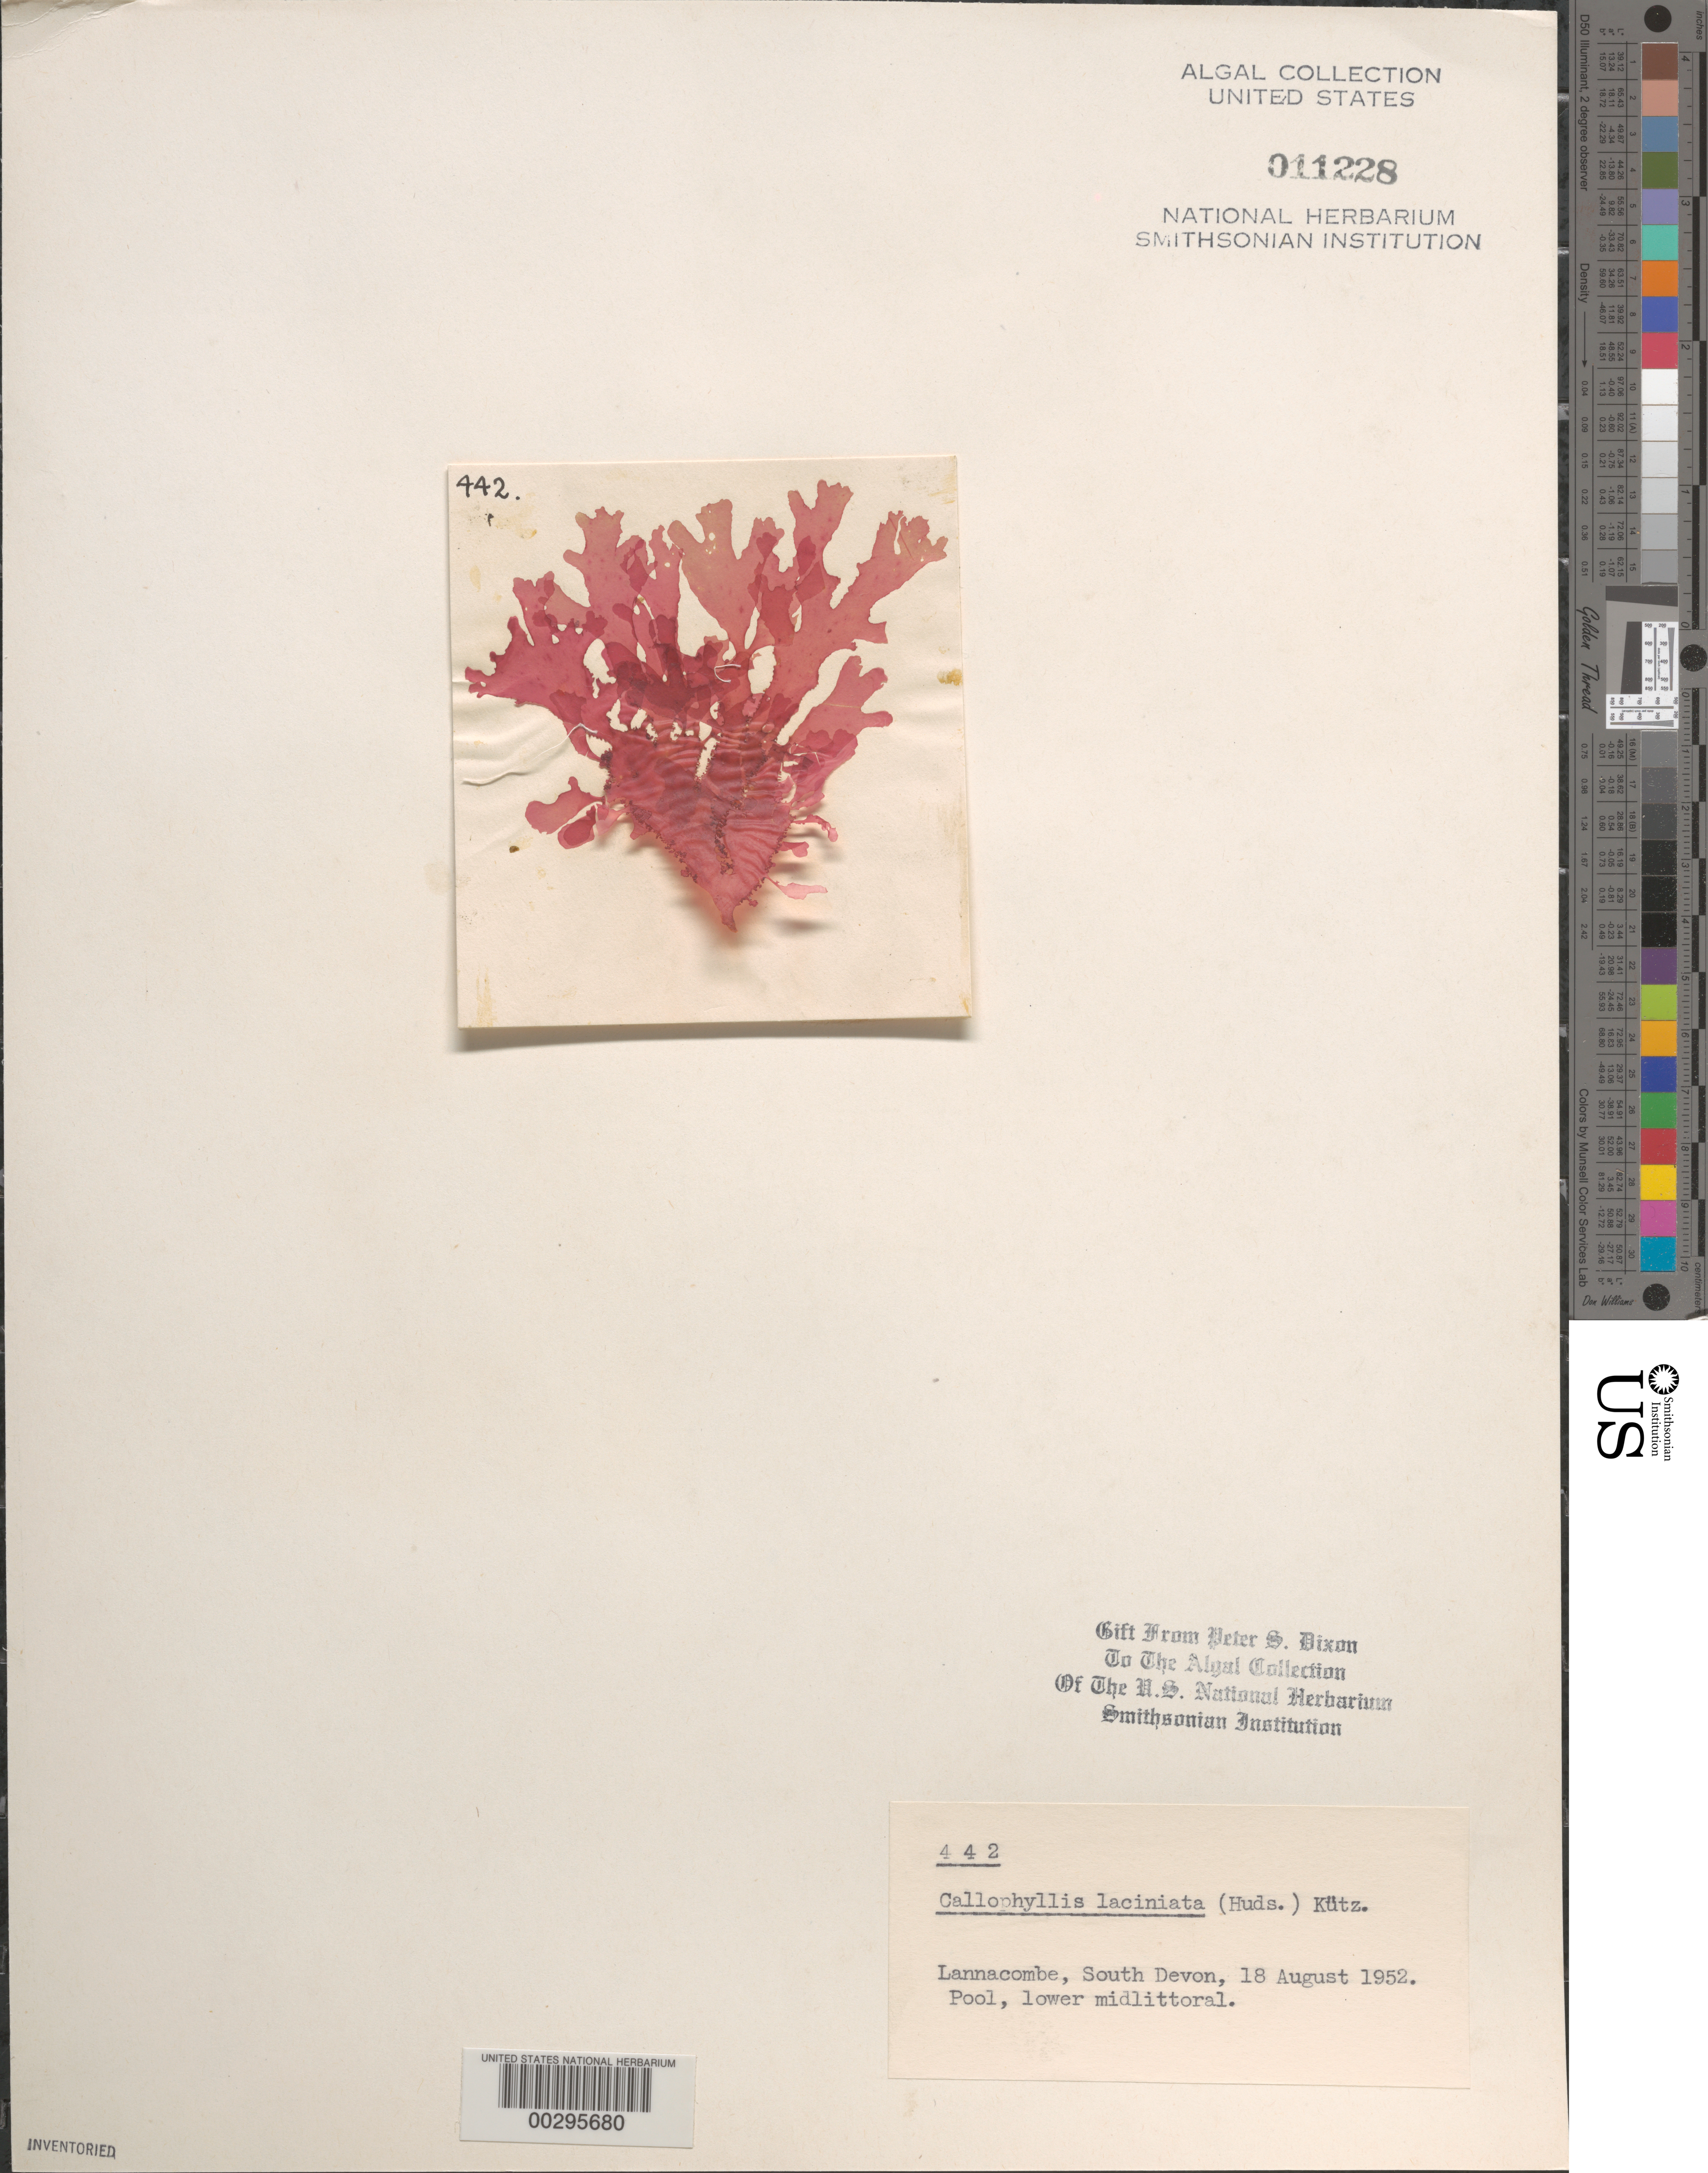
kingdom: Plantae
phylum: Rhodophyta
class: Florideophyceae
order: Gigartinales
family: Kallymeniaceae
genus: Metacallophyllis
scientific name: Metacallophyllis laciniata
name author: (Hudson) Vergés & L. Le Gall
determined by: Algae name updating Project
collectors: P. S. Dixon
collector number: PSD 442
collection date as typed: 18 Aug 1952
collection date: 1952-08-18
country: United Kingdom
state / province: England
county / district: Devon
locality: Lannacombe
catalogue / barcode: US 11228